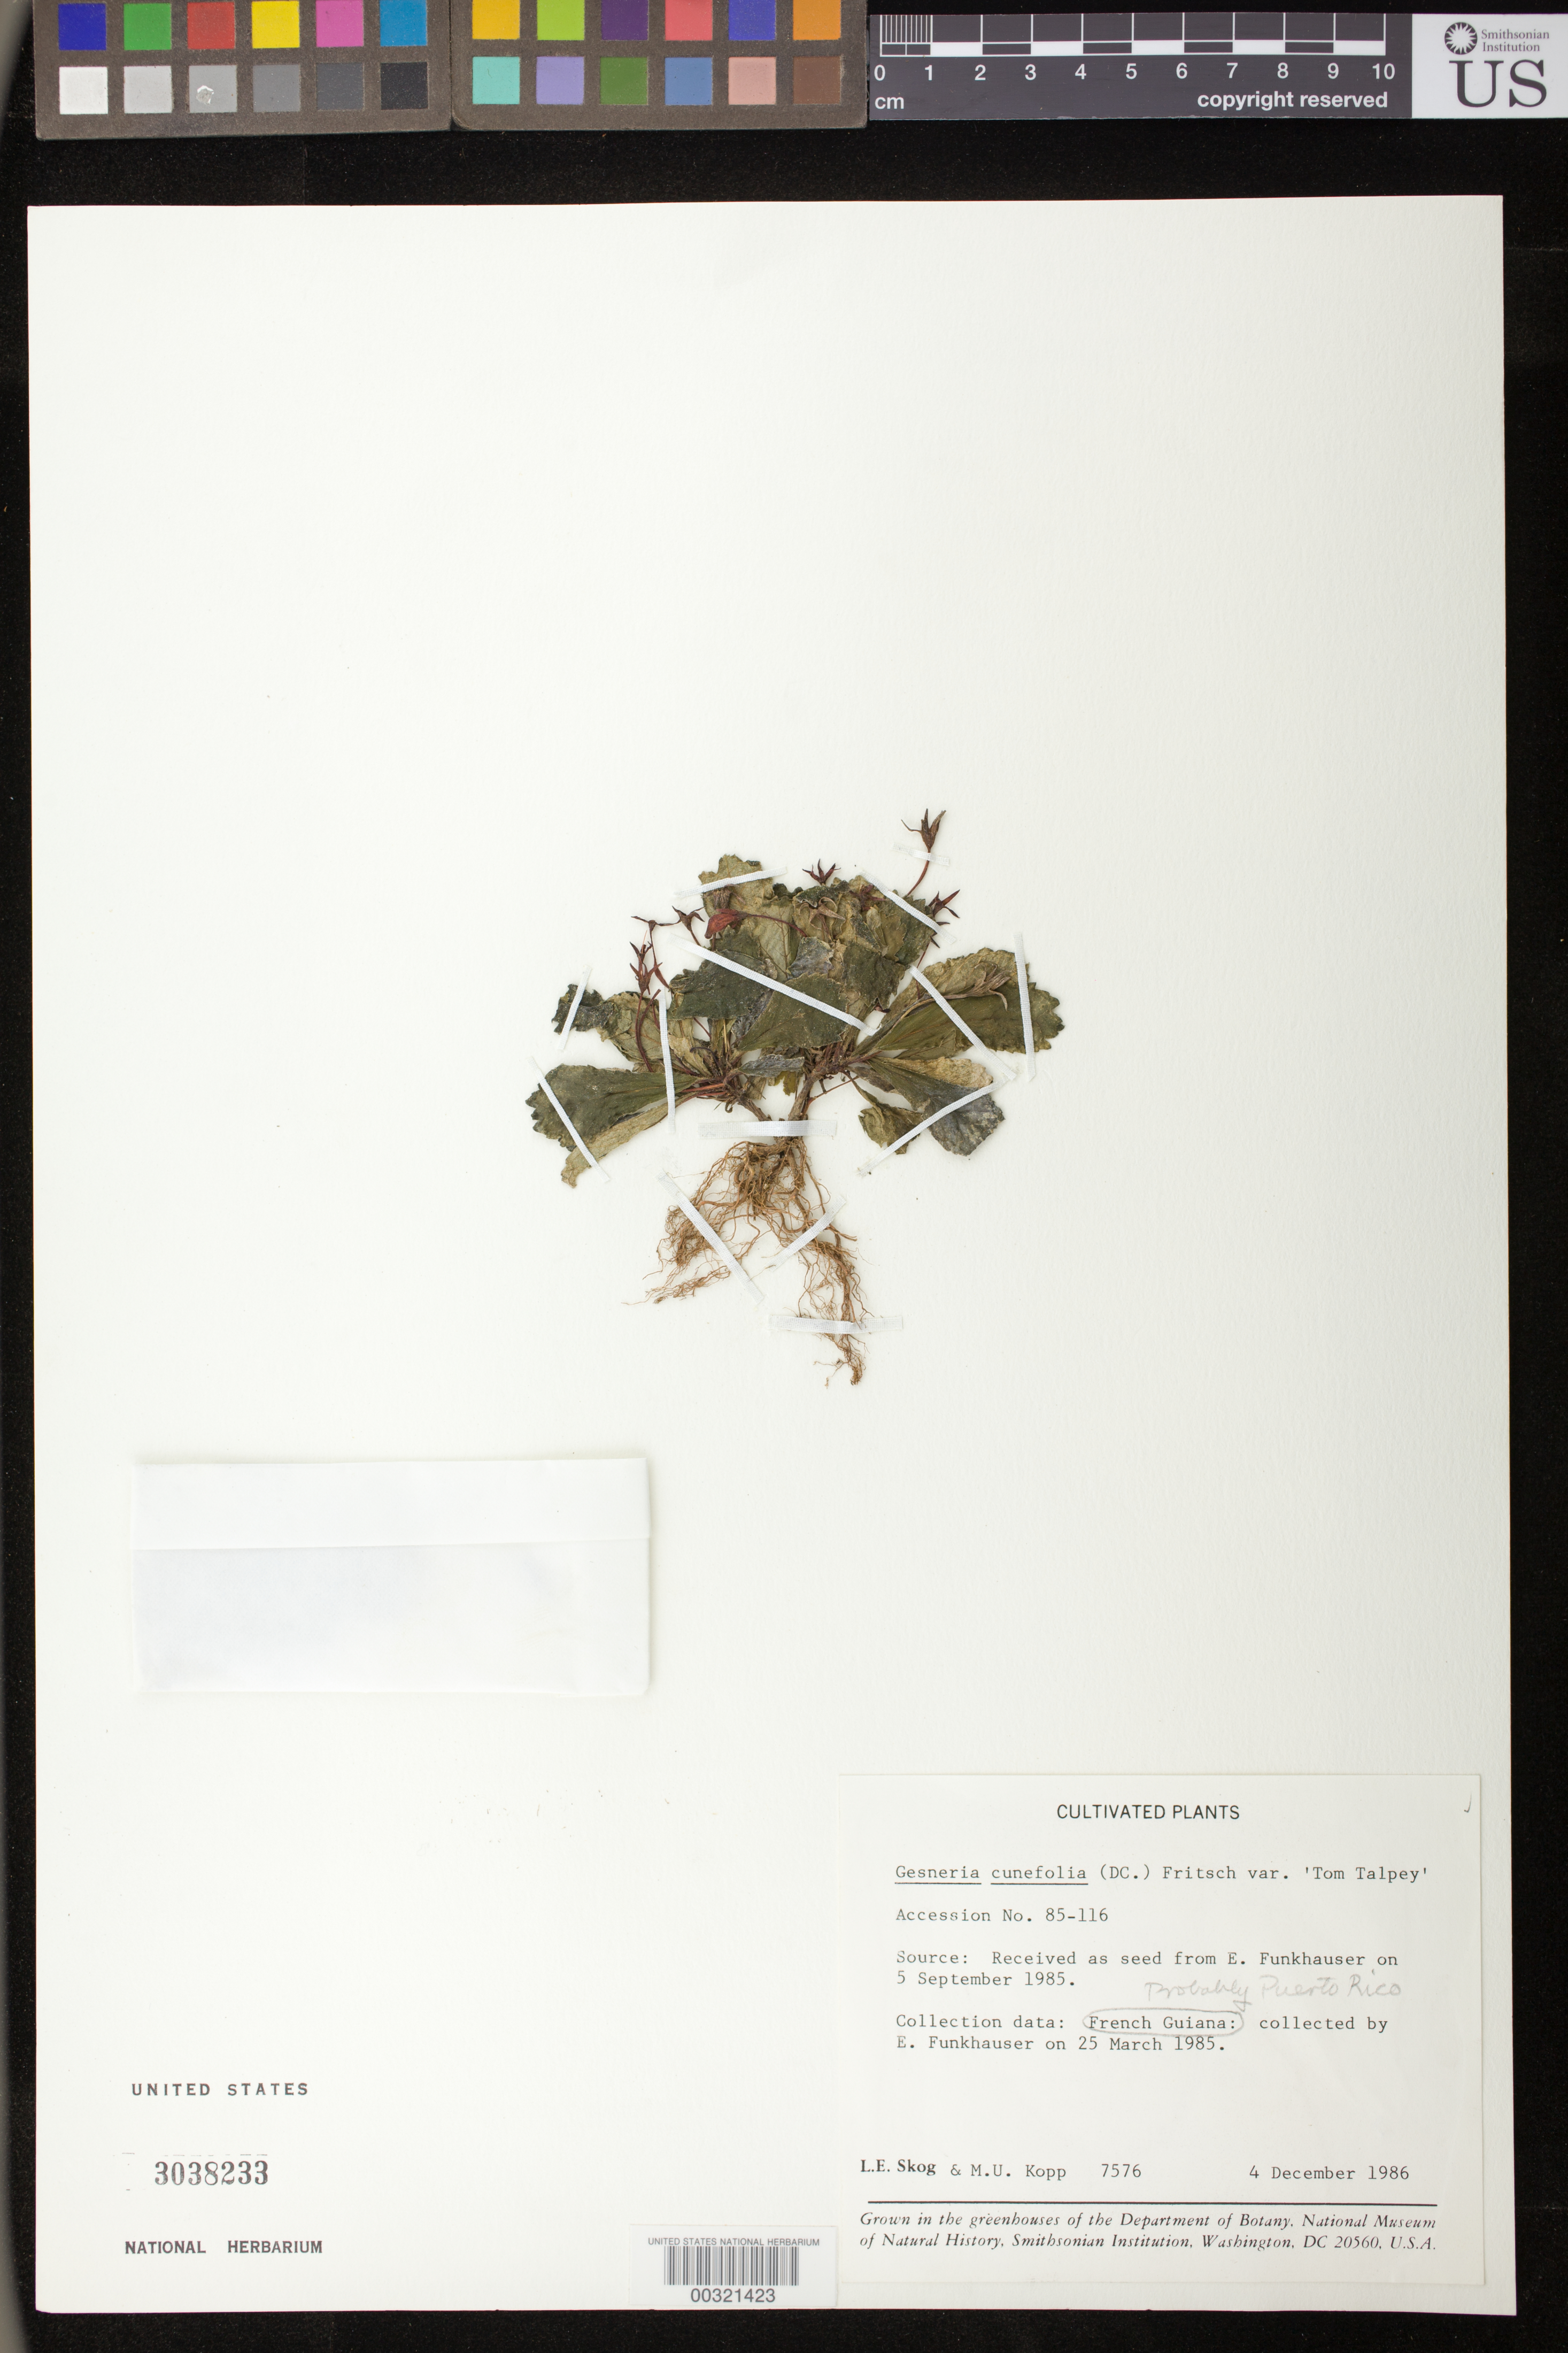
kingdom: Plantae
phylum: Tracheophyta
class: Magnoliopsida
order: Lamiales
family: Gesneriaceae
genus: Gesneria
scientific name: Gesneria cuneifolia 'Tom Talpey'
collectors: L. E. Skog & M. U. Kopp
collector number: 7576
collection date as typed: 04 Dec 1986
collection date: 1986-12-04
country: Puerto Rico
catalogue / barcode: US 3038233